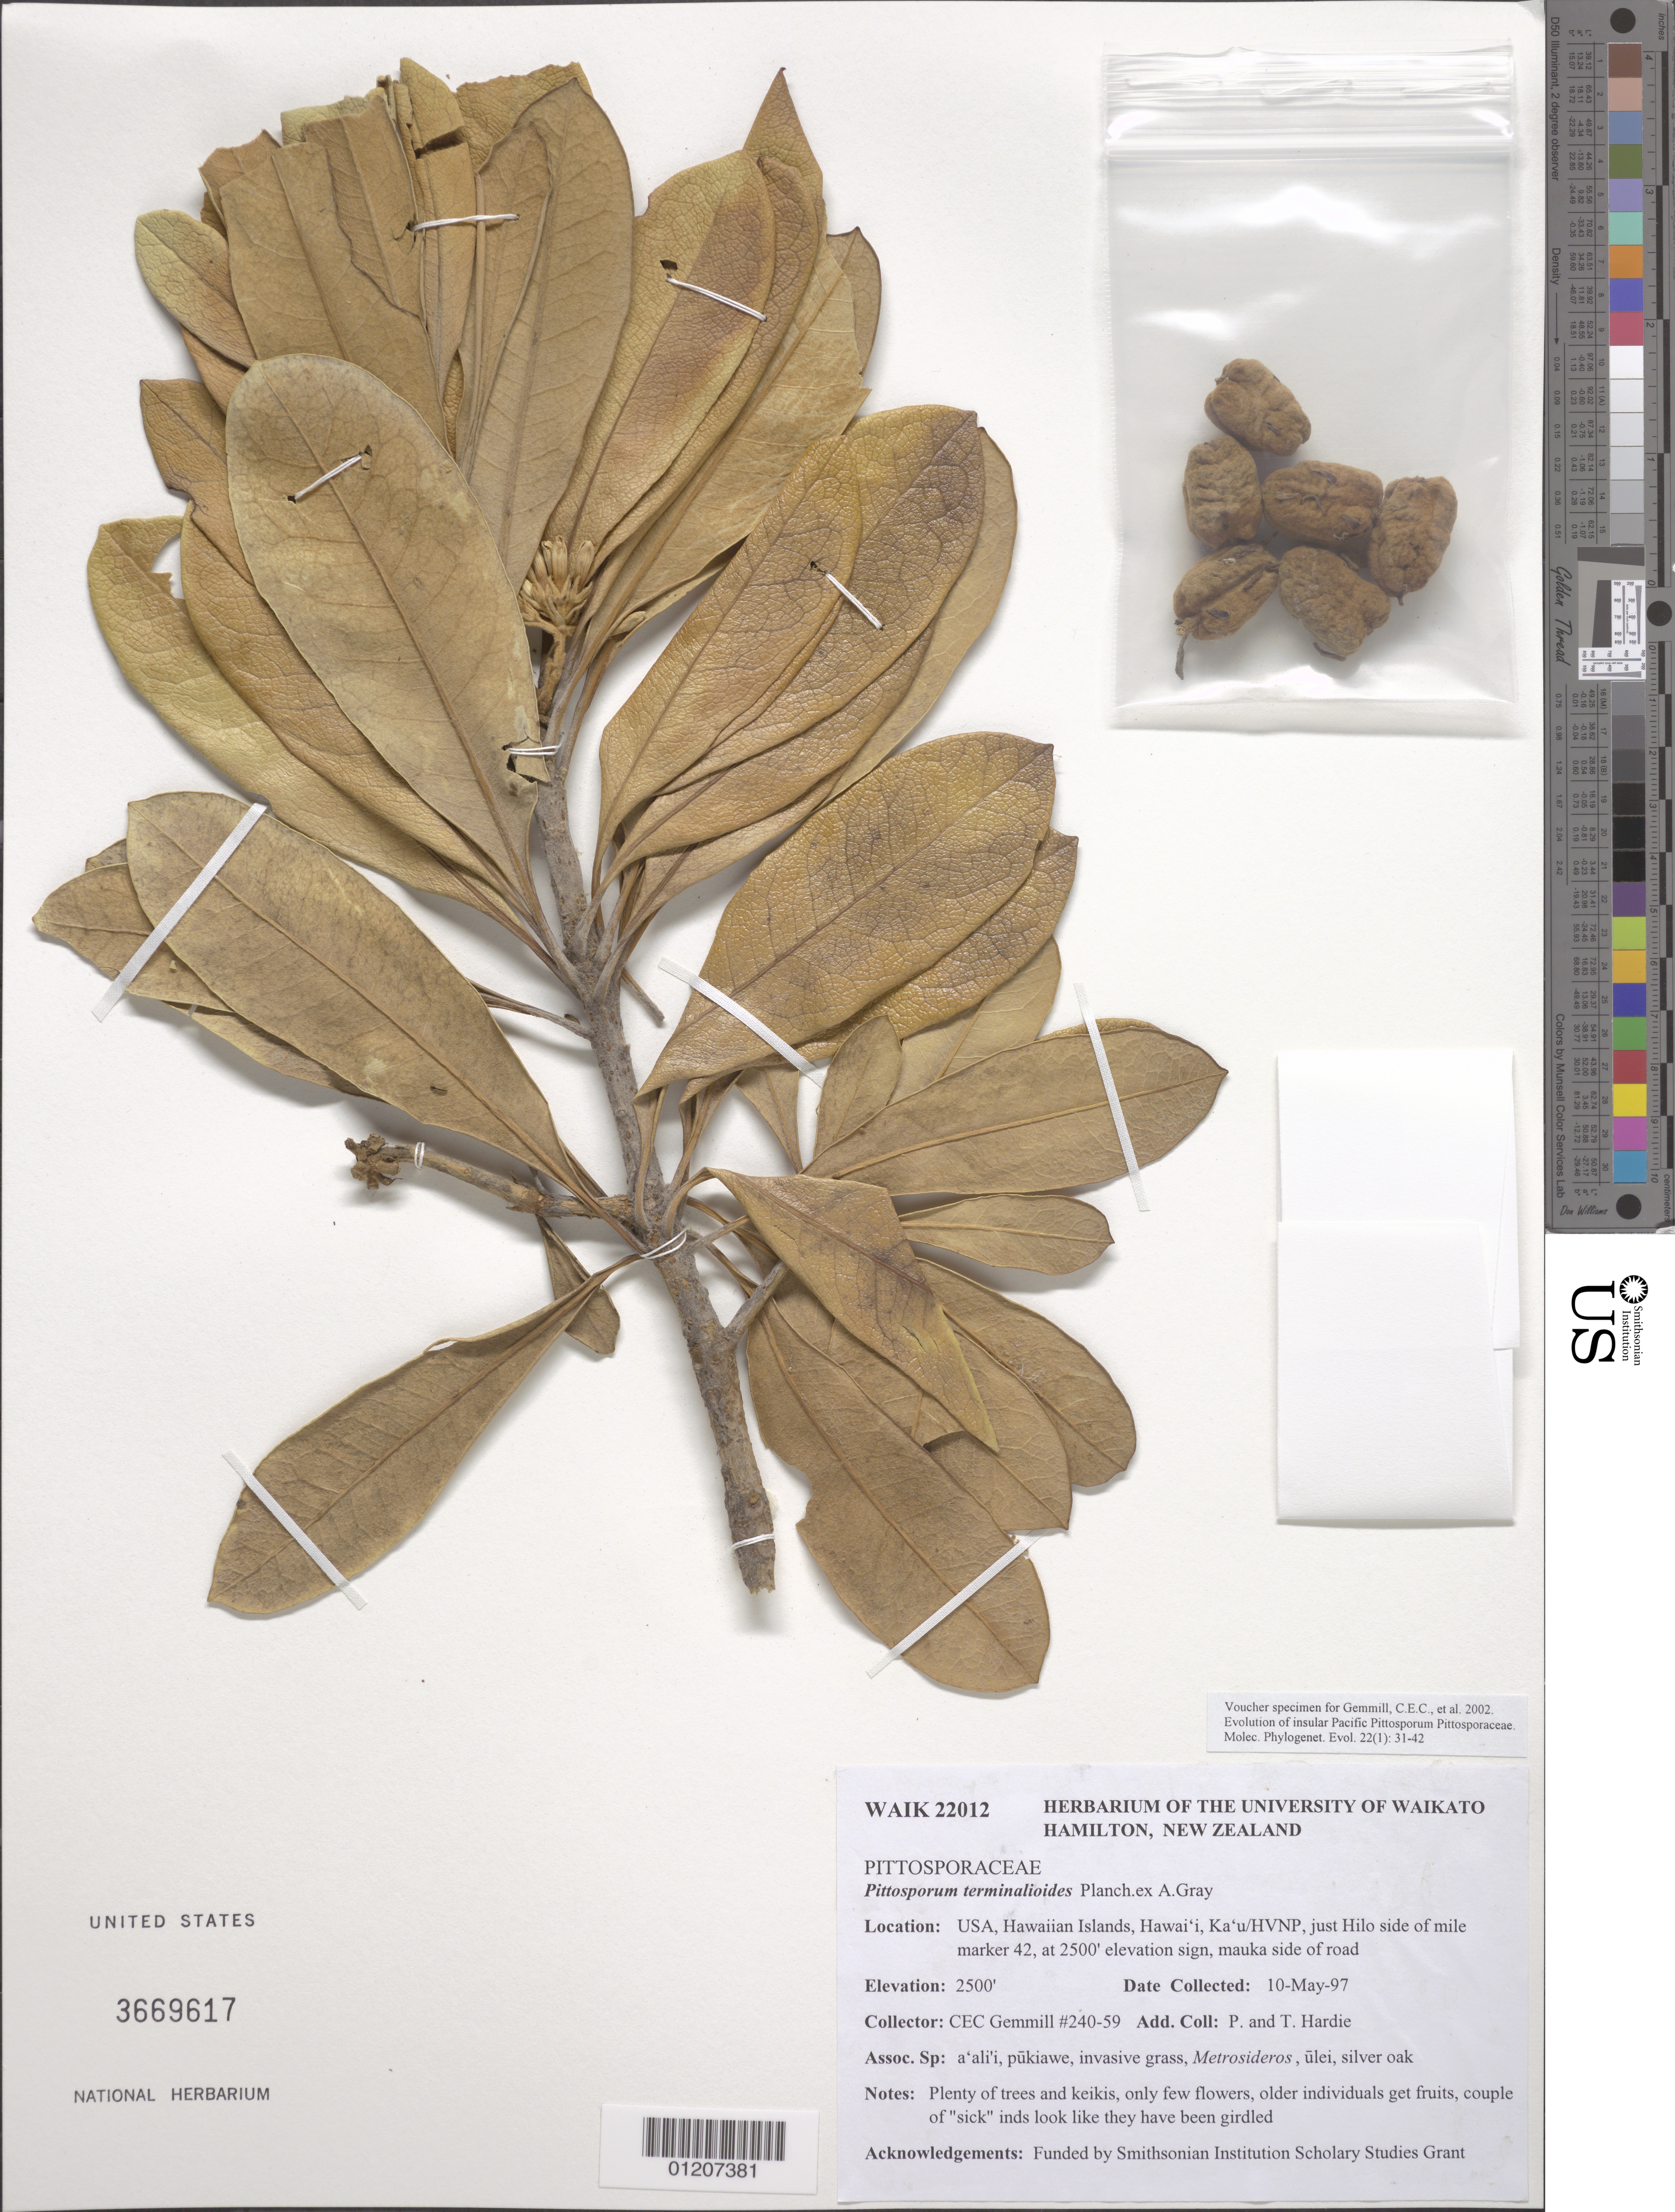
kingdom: Plantae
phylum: Tracheophyta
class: Magnoliopsida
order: Apiales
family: Pittosporaceae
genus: Pittosporum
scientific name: Pittosporum terminalioides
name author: Planch. ex A. Gray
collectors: C. Gemmill, T. Hardie & P. Hardie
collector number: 240-59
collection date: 1997-05-10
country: United States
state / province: Hawaii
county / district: Hawaii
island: Hawaii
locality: Ka'u/HVNP, just Hilo side of mile marker 42, at 2500' elevation sign, mauka side of road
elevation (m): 762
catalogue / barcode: US 3669617